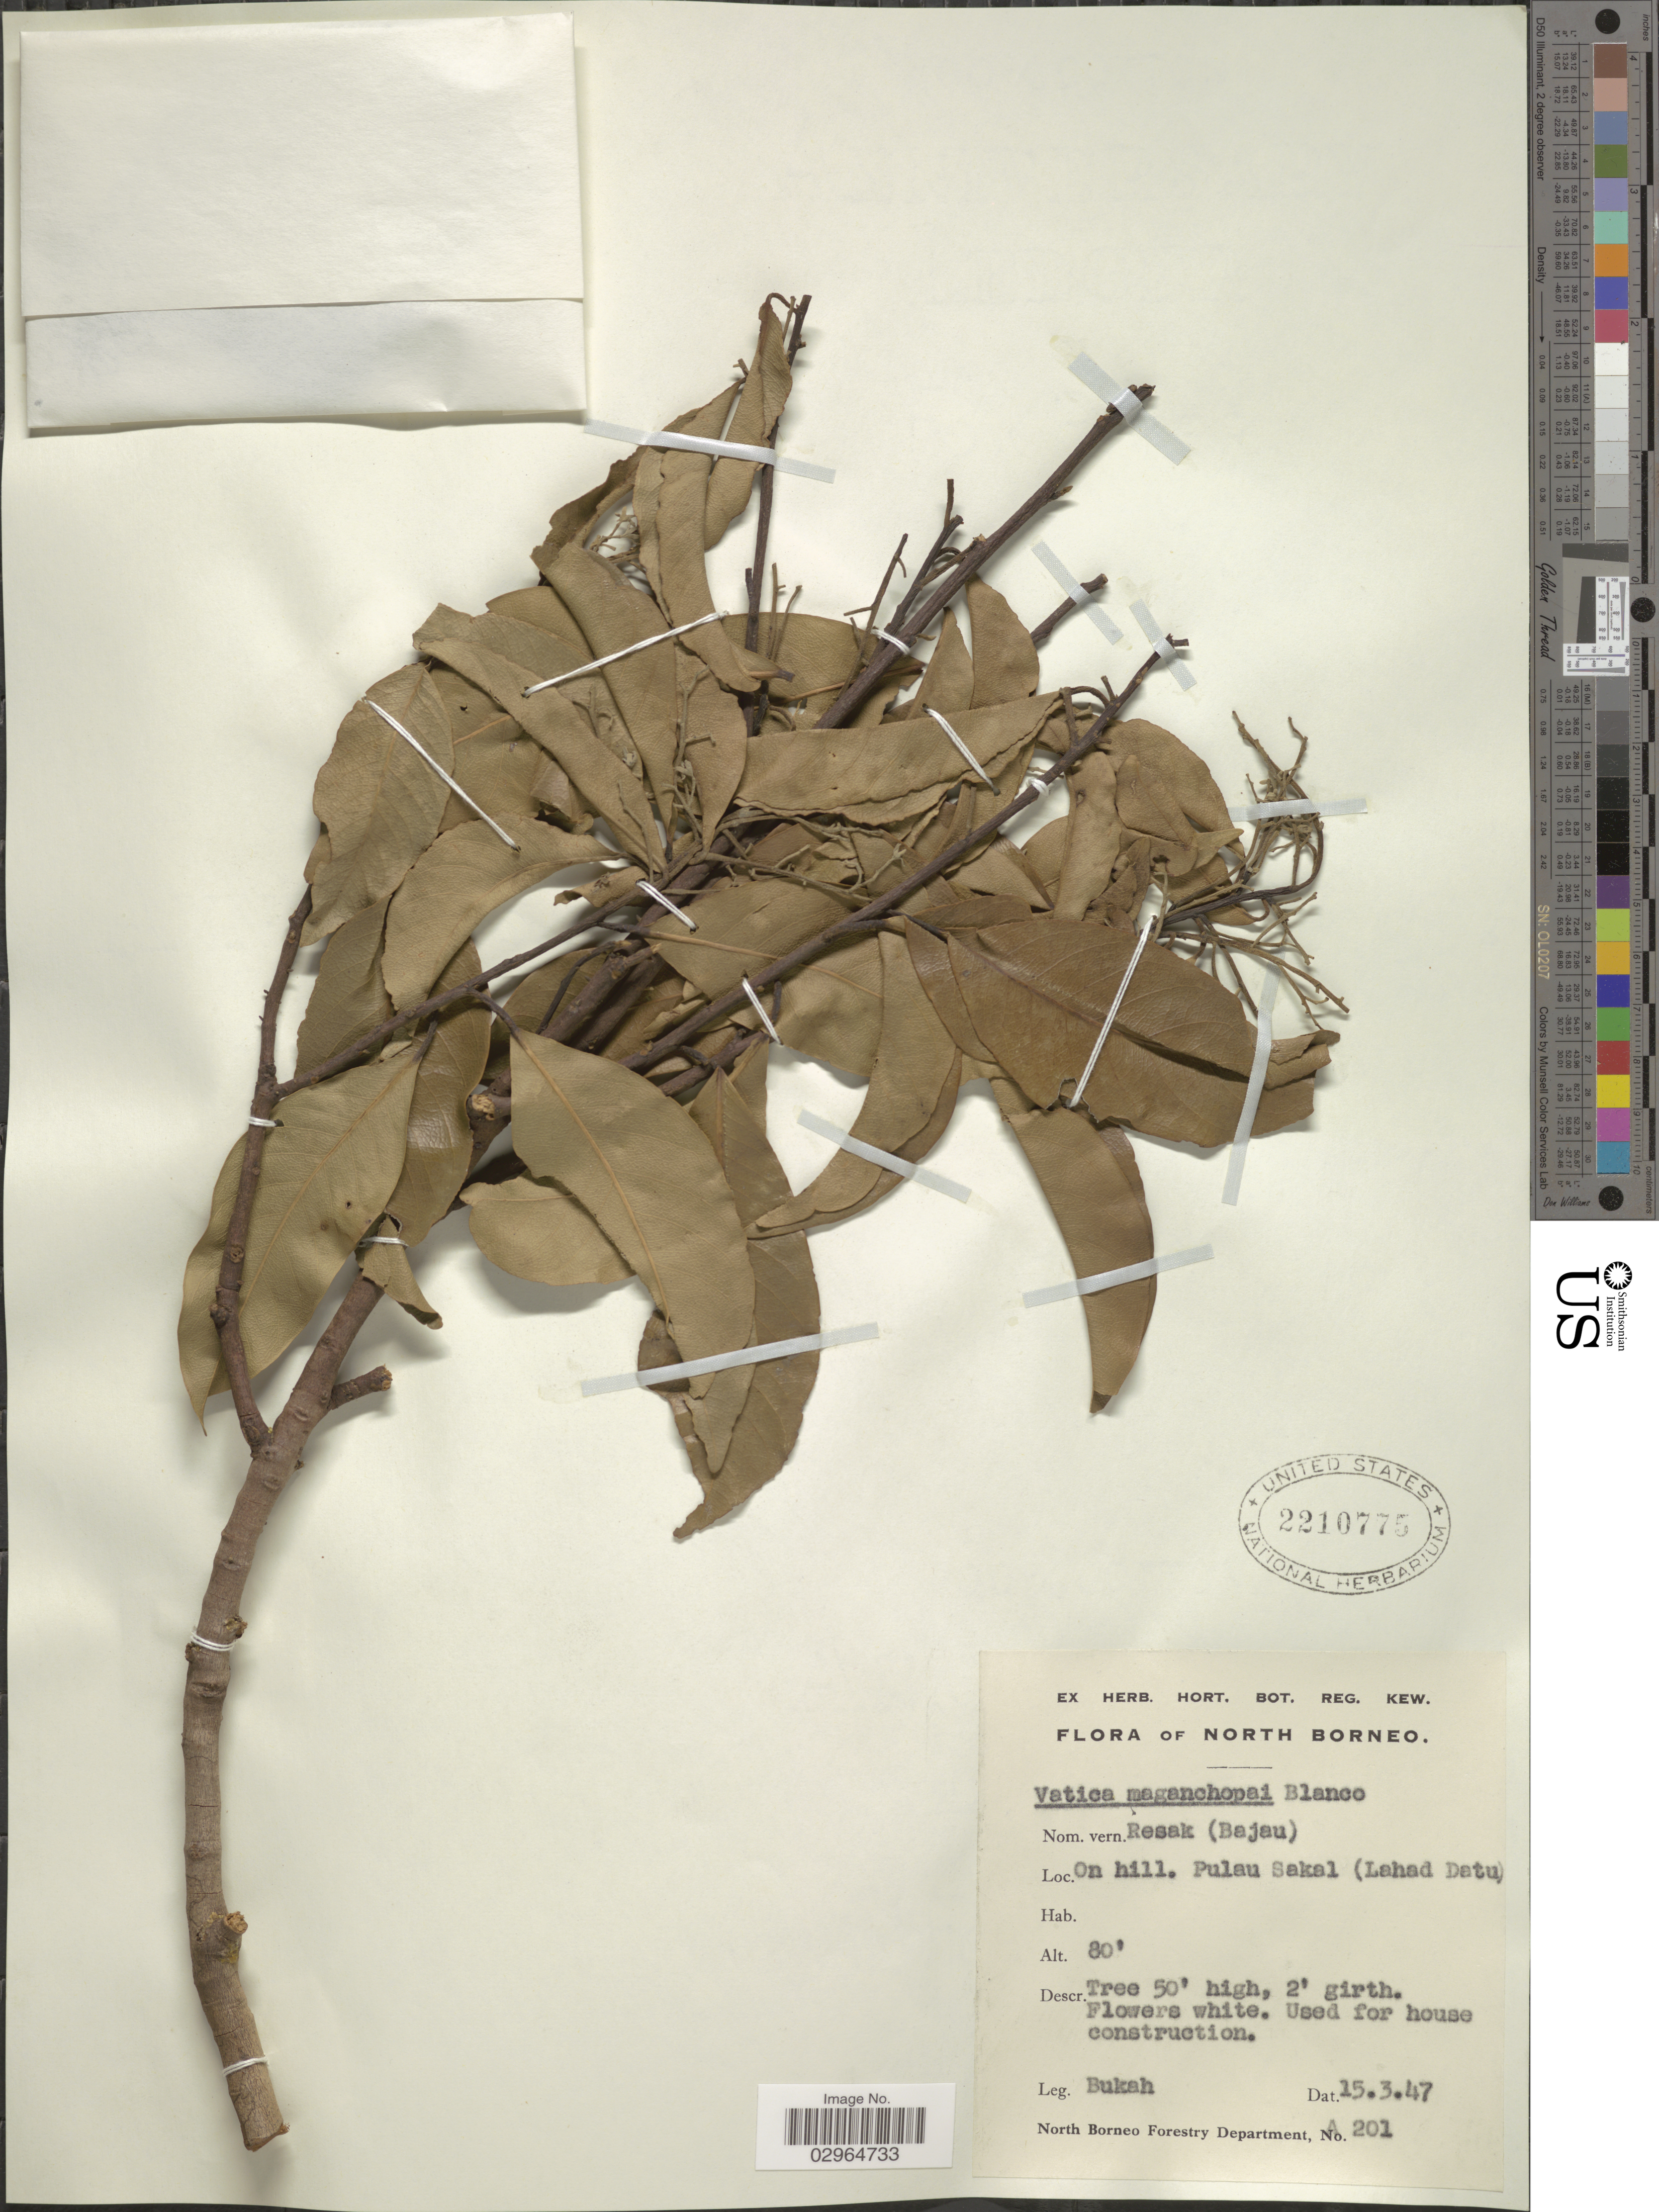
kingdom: Plantae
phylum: Tracheophyta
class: Magnoliopsida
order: Malvales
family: Dipterocarpaceae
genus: Vatica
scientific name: Vatica mangachapoi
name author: Blanco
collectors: -. Bukah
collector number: A201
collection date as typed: Transcribed d/m/y: 15/3/47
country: Malaysia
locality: North Borneo. Pulau Sakal. (Lahad Datu).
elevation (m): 24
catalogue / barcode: US 2210775